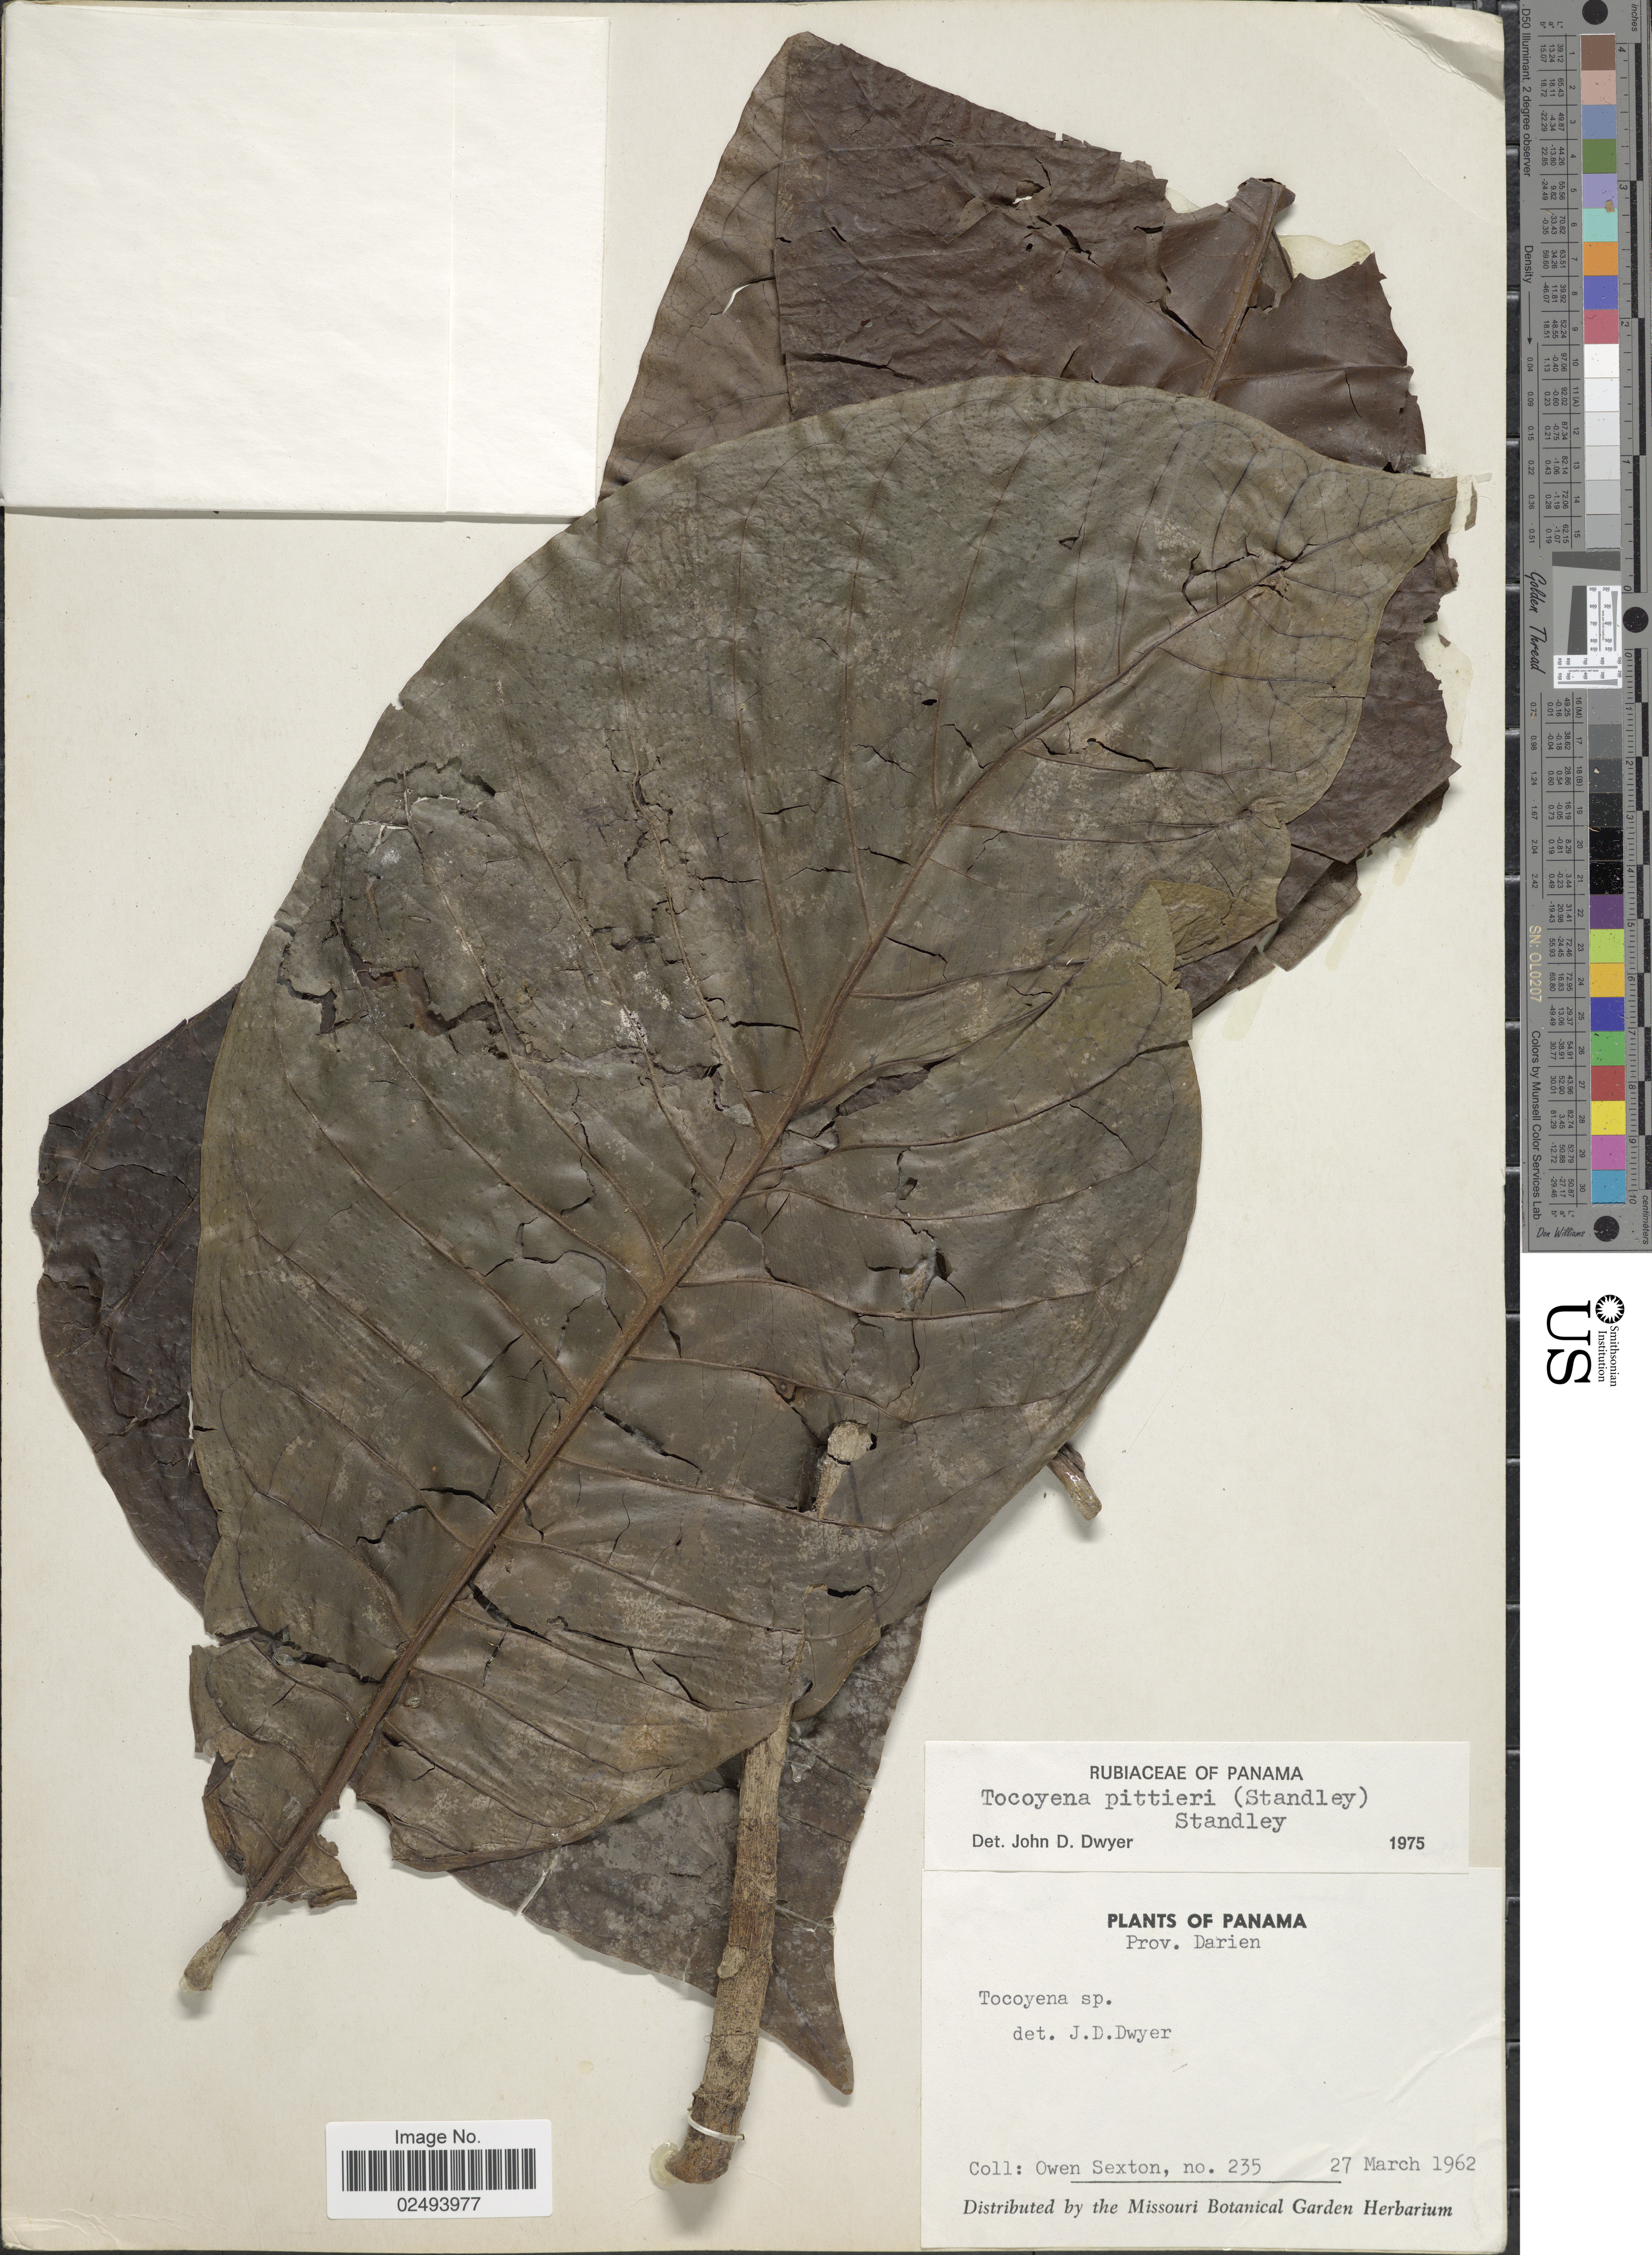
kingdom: Plantae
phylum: Tracheophyta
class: Magnoliopsida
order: Gentianales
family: Rubiaceae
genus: Tocoyena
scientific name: Tocoyena pittieri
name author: (Standl.) Standl.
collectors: O. Sexton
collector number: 235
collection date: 1962-03-27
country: Panama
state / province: Darién